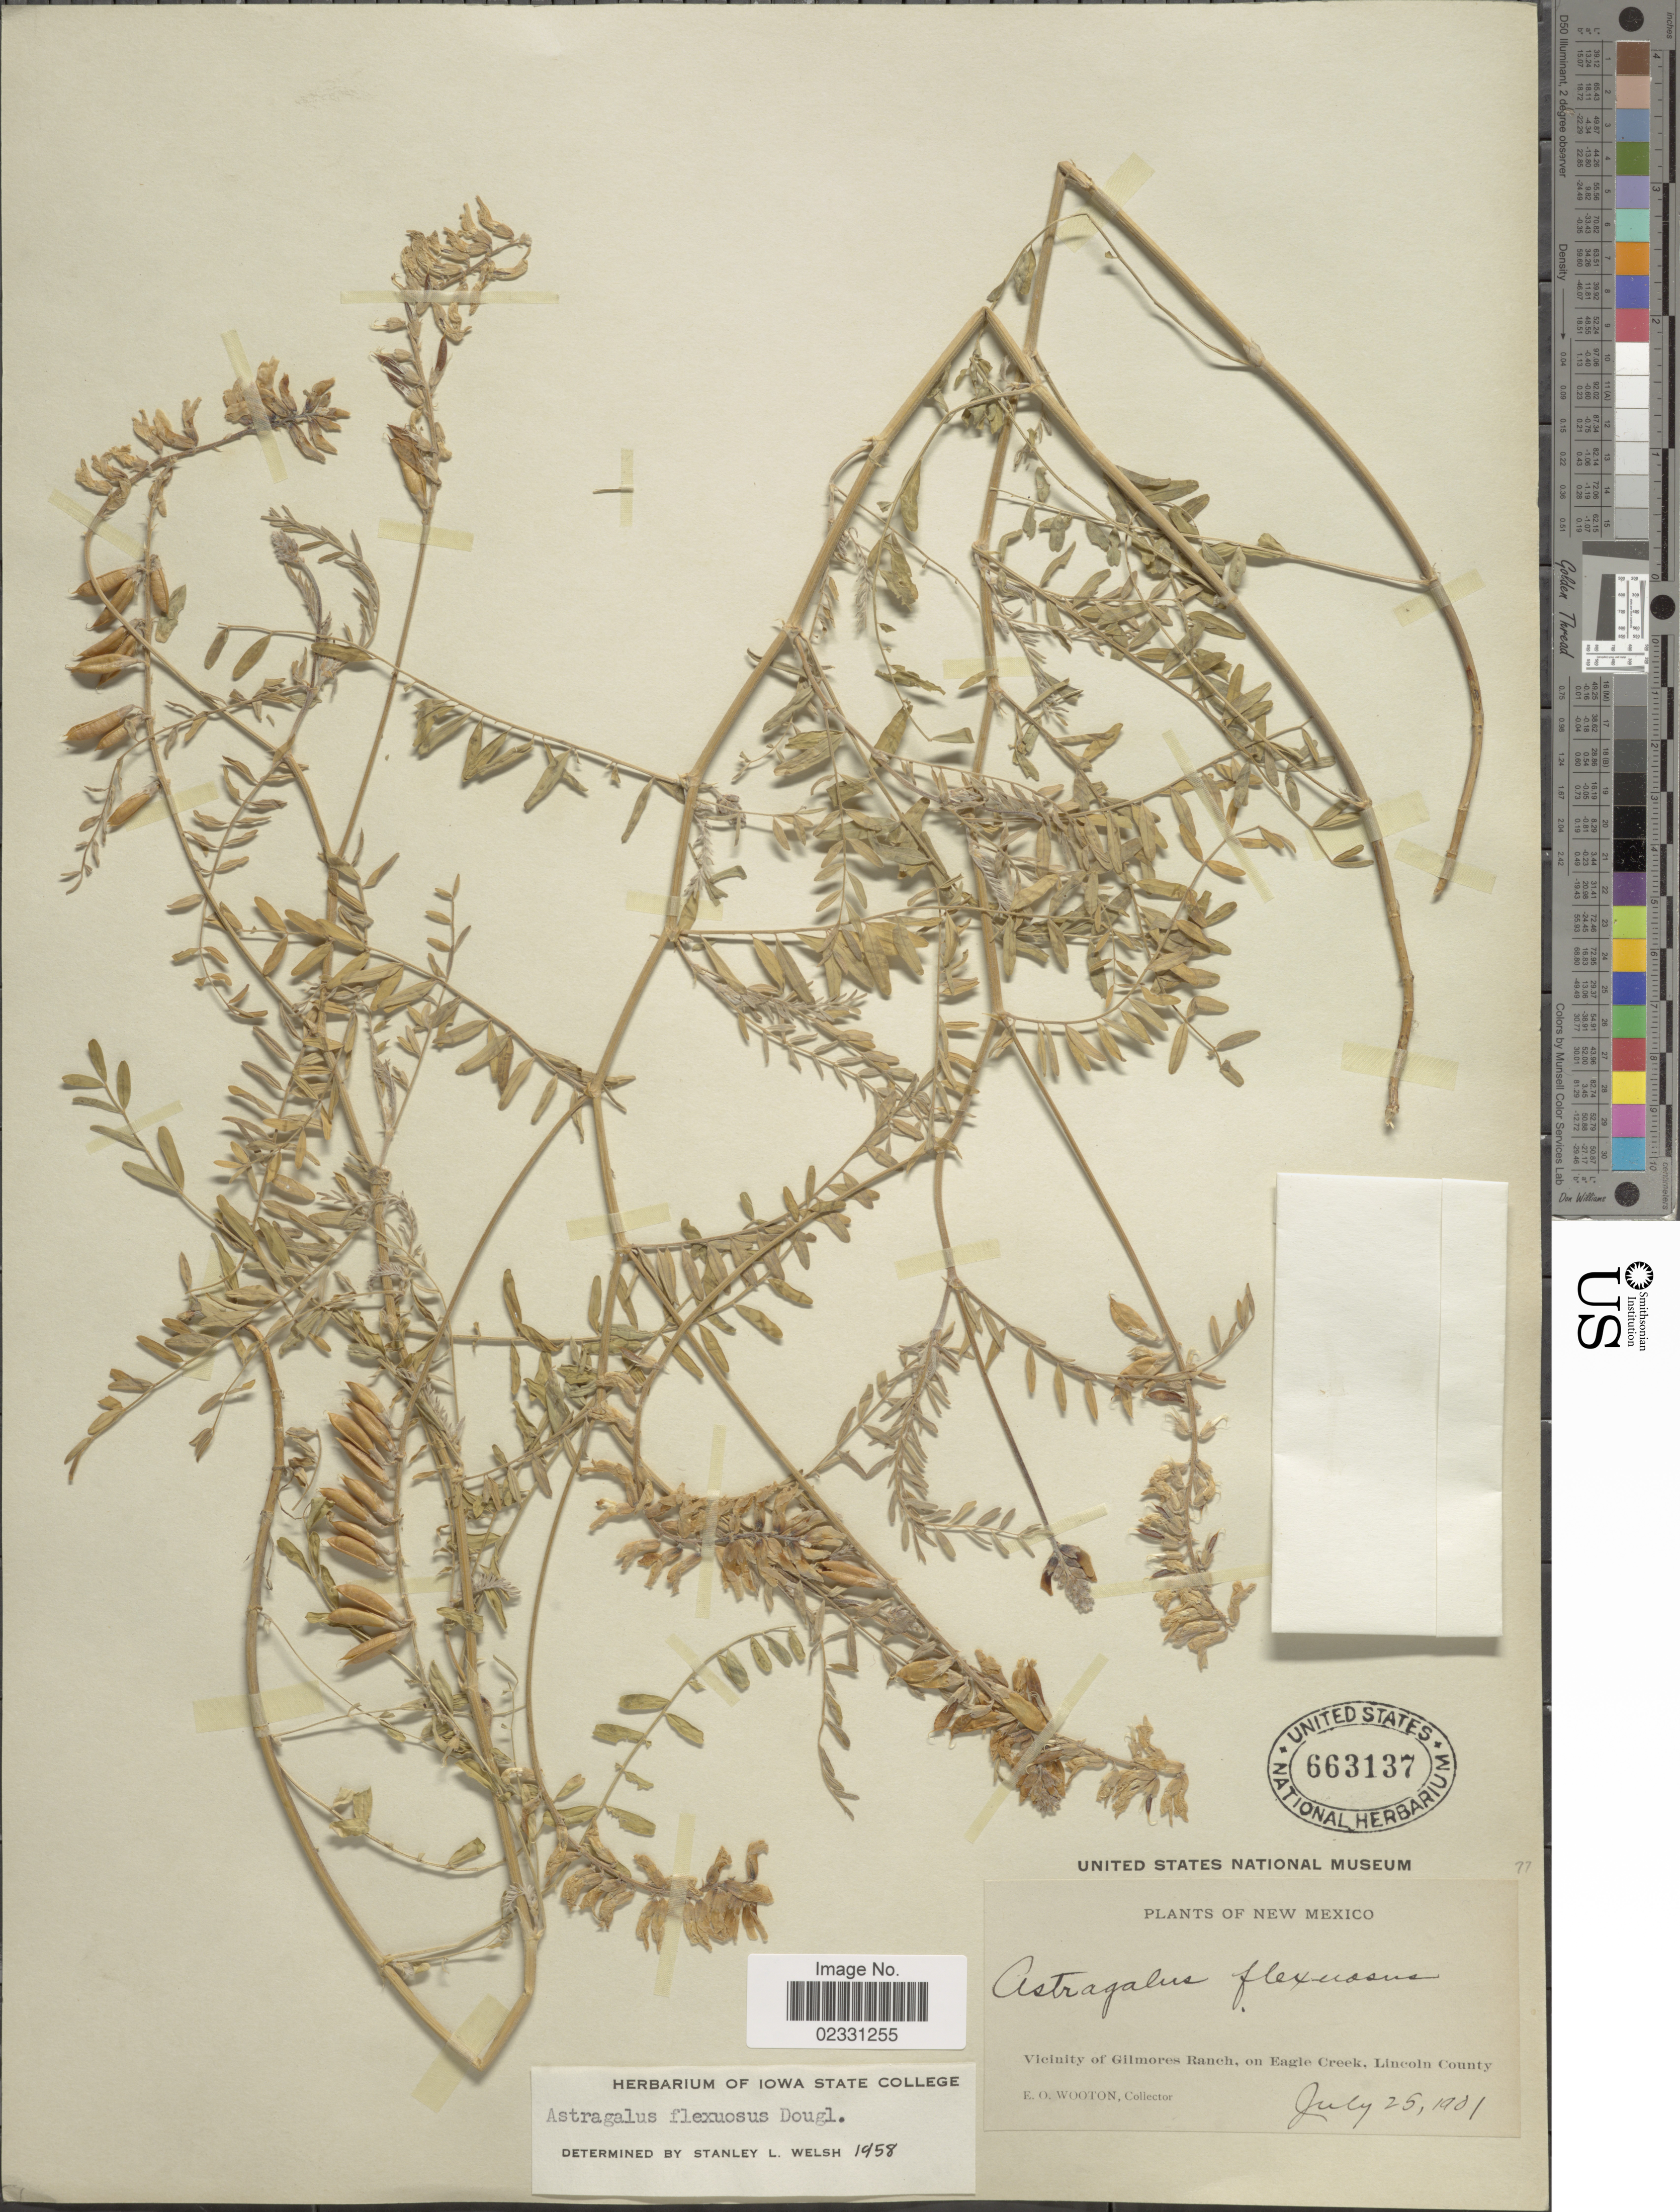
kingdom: Plantae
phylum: Tracheophyta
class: Magnoliopsida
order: Fabales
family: Fabaceae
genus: Astragalus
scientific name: Astragalus flexuosus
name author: (Hook.) Douglas ex G. Don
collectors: E. O. Wooton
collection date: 1901-07-25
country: United States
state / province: New Mexico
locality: Vicinity of Gilmores Ranch, on Eagle Creek, Lincoln County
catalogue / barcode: US 663137